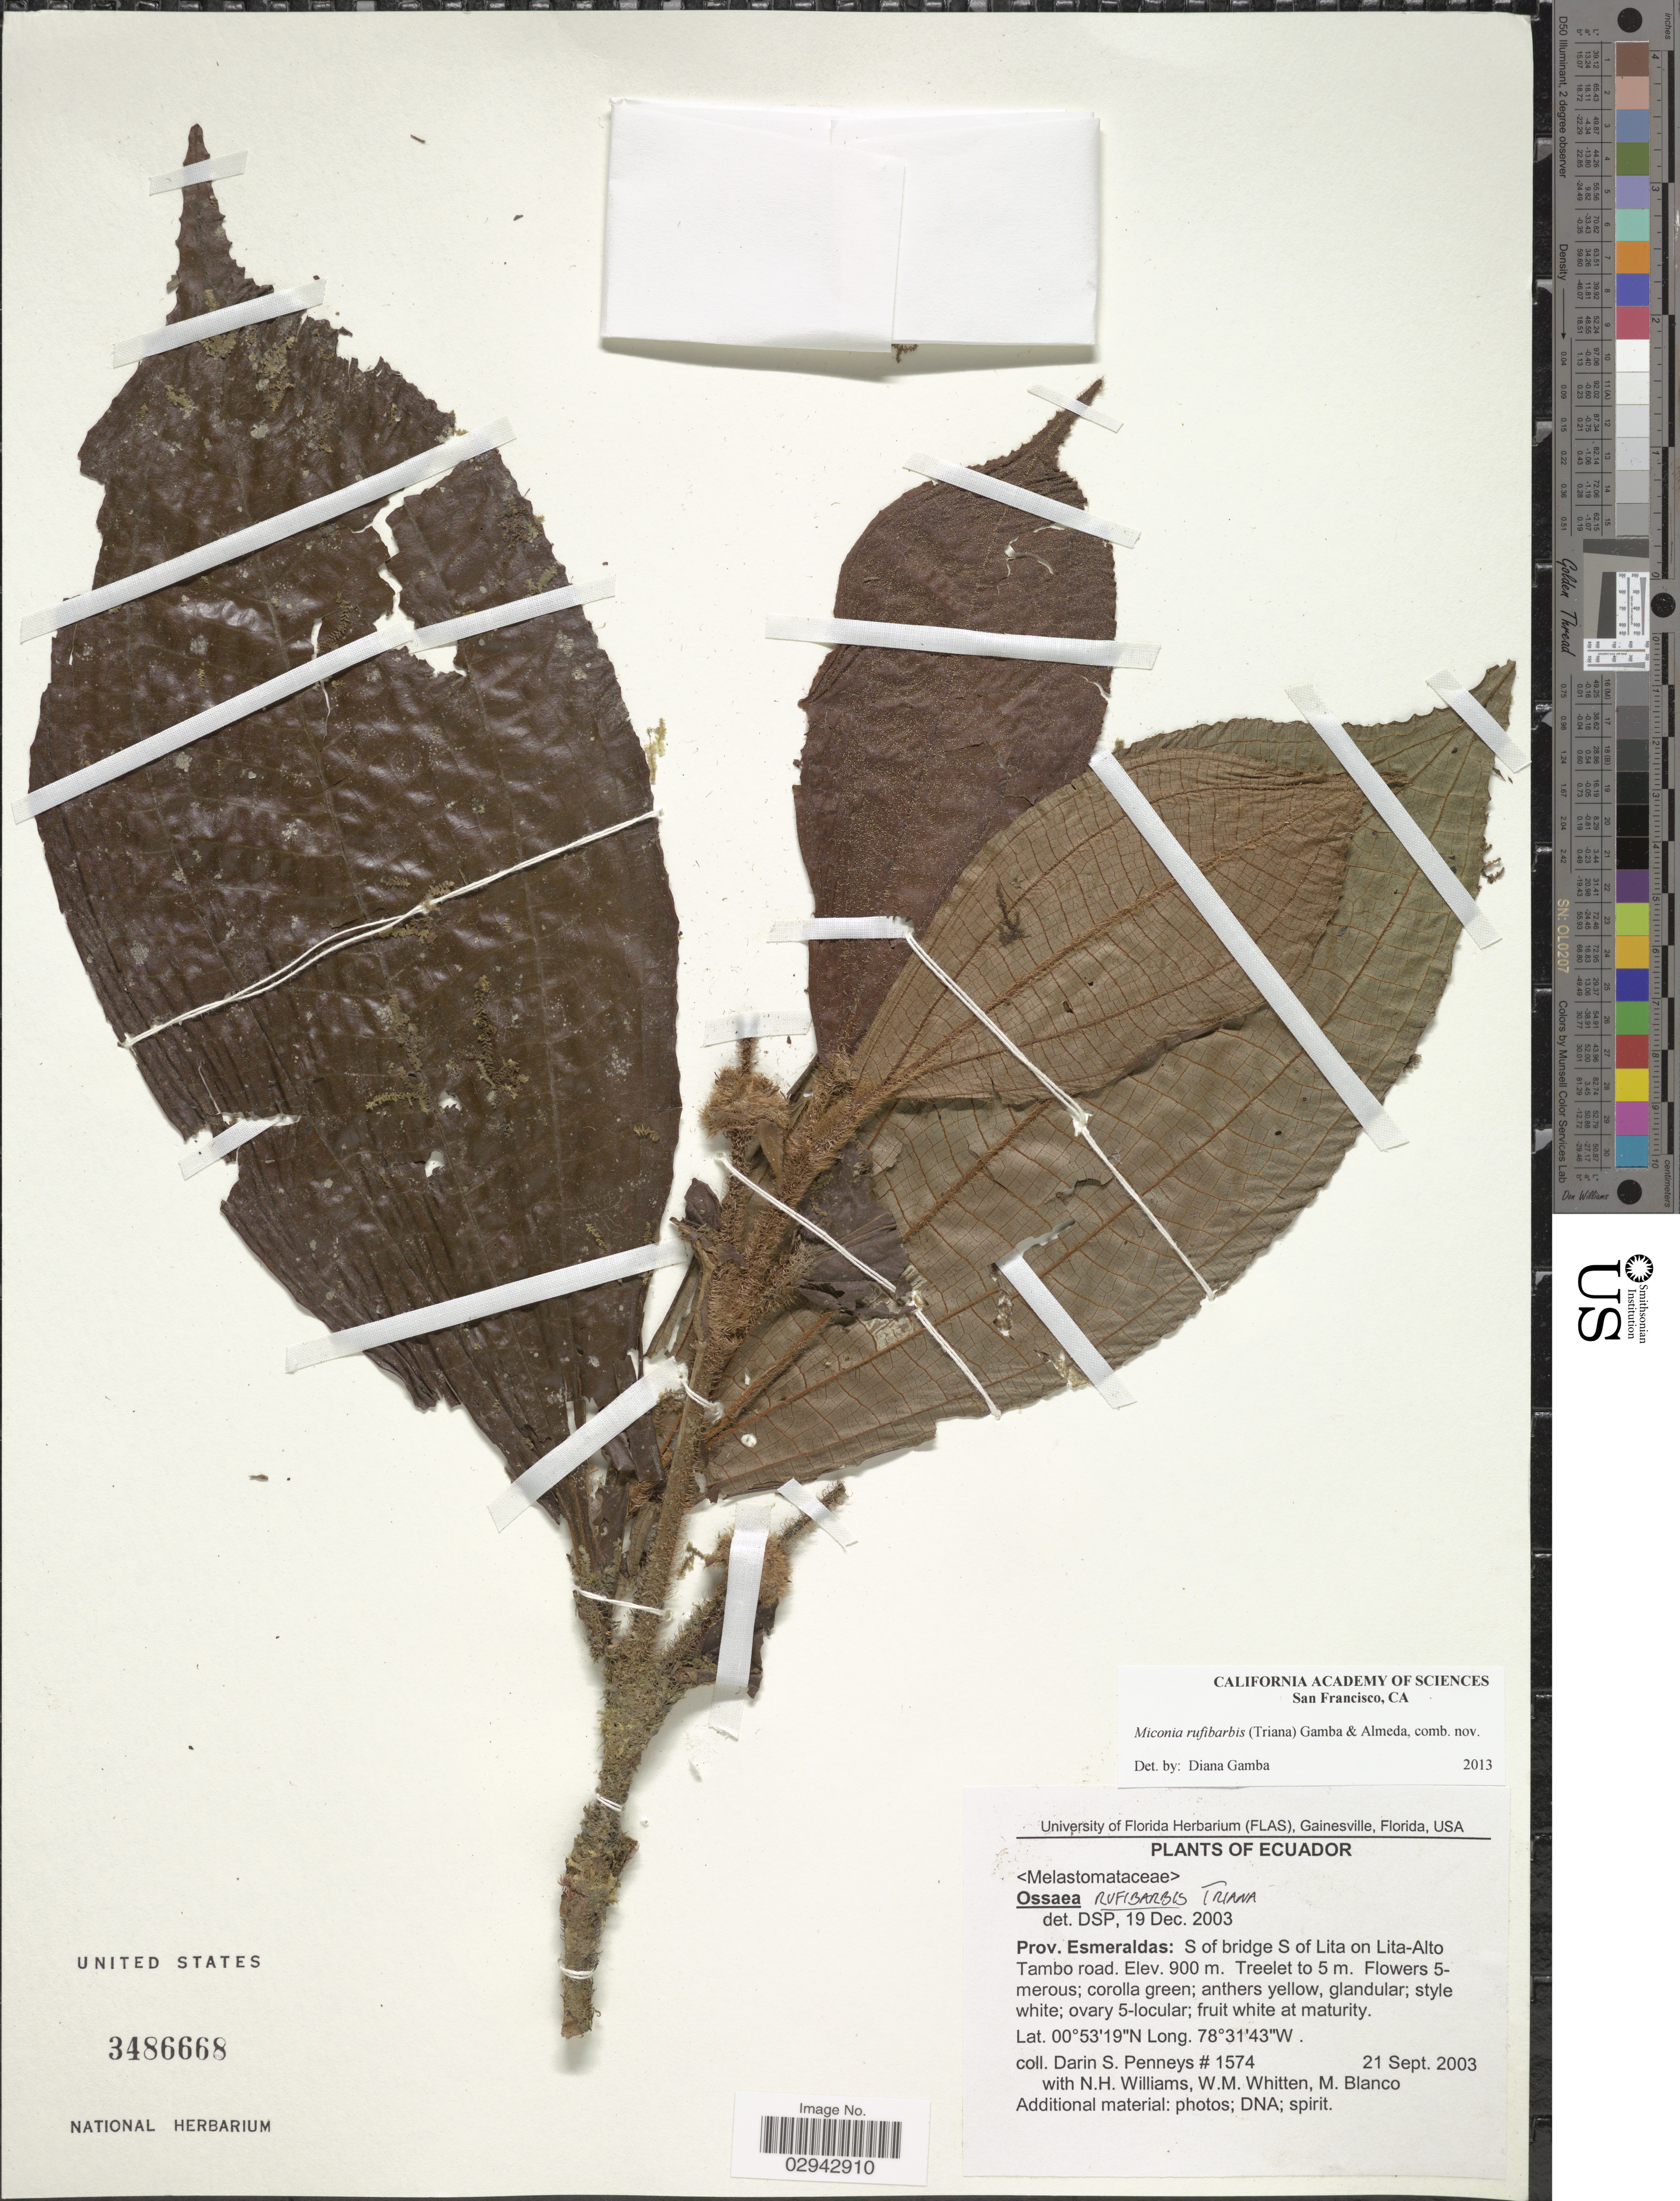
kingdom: Plantae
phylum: Tracheophyta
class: Magnoliopsida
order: Myrtales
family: Melastomataceae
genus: Miconia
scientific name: Miconia rufibarbis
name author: (Triana) Gamba & Almeda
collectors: D. S. Penneys, N. H. Williams, W. M. Whitten & M. Blanco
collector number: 1574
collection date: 2003-09-21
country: Ecuador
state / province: Esmeraldas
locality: S of bridge S of Lita on Lita-Alto Tambo road.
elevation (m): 900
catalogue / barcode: US 3486668